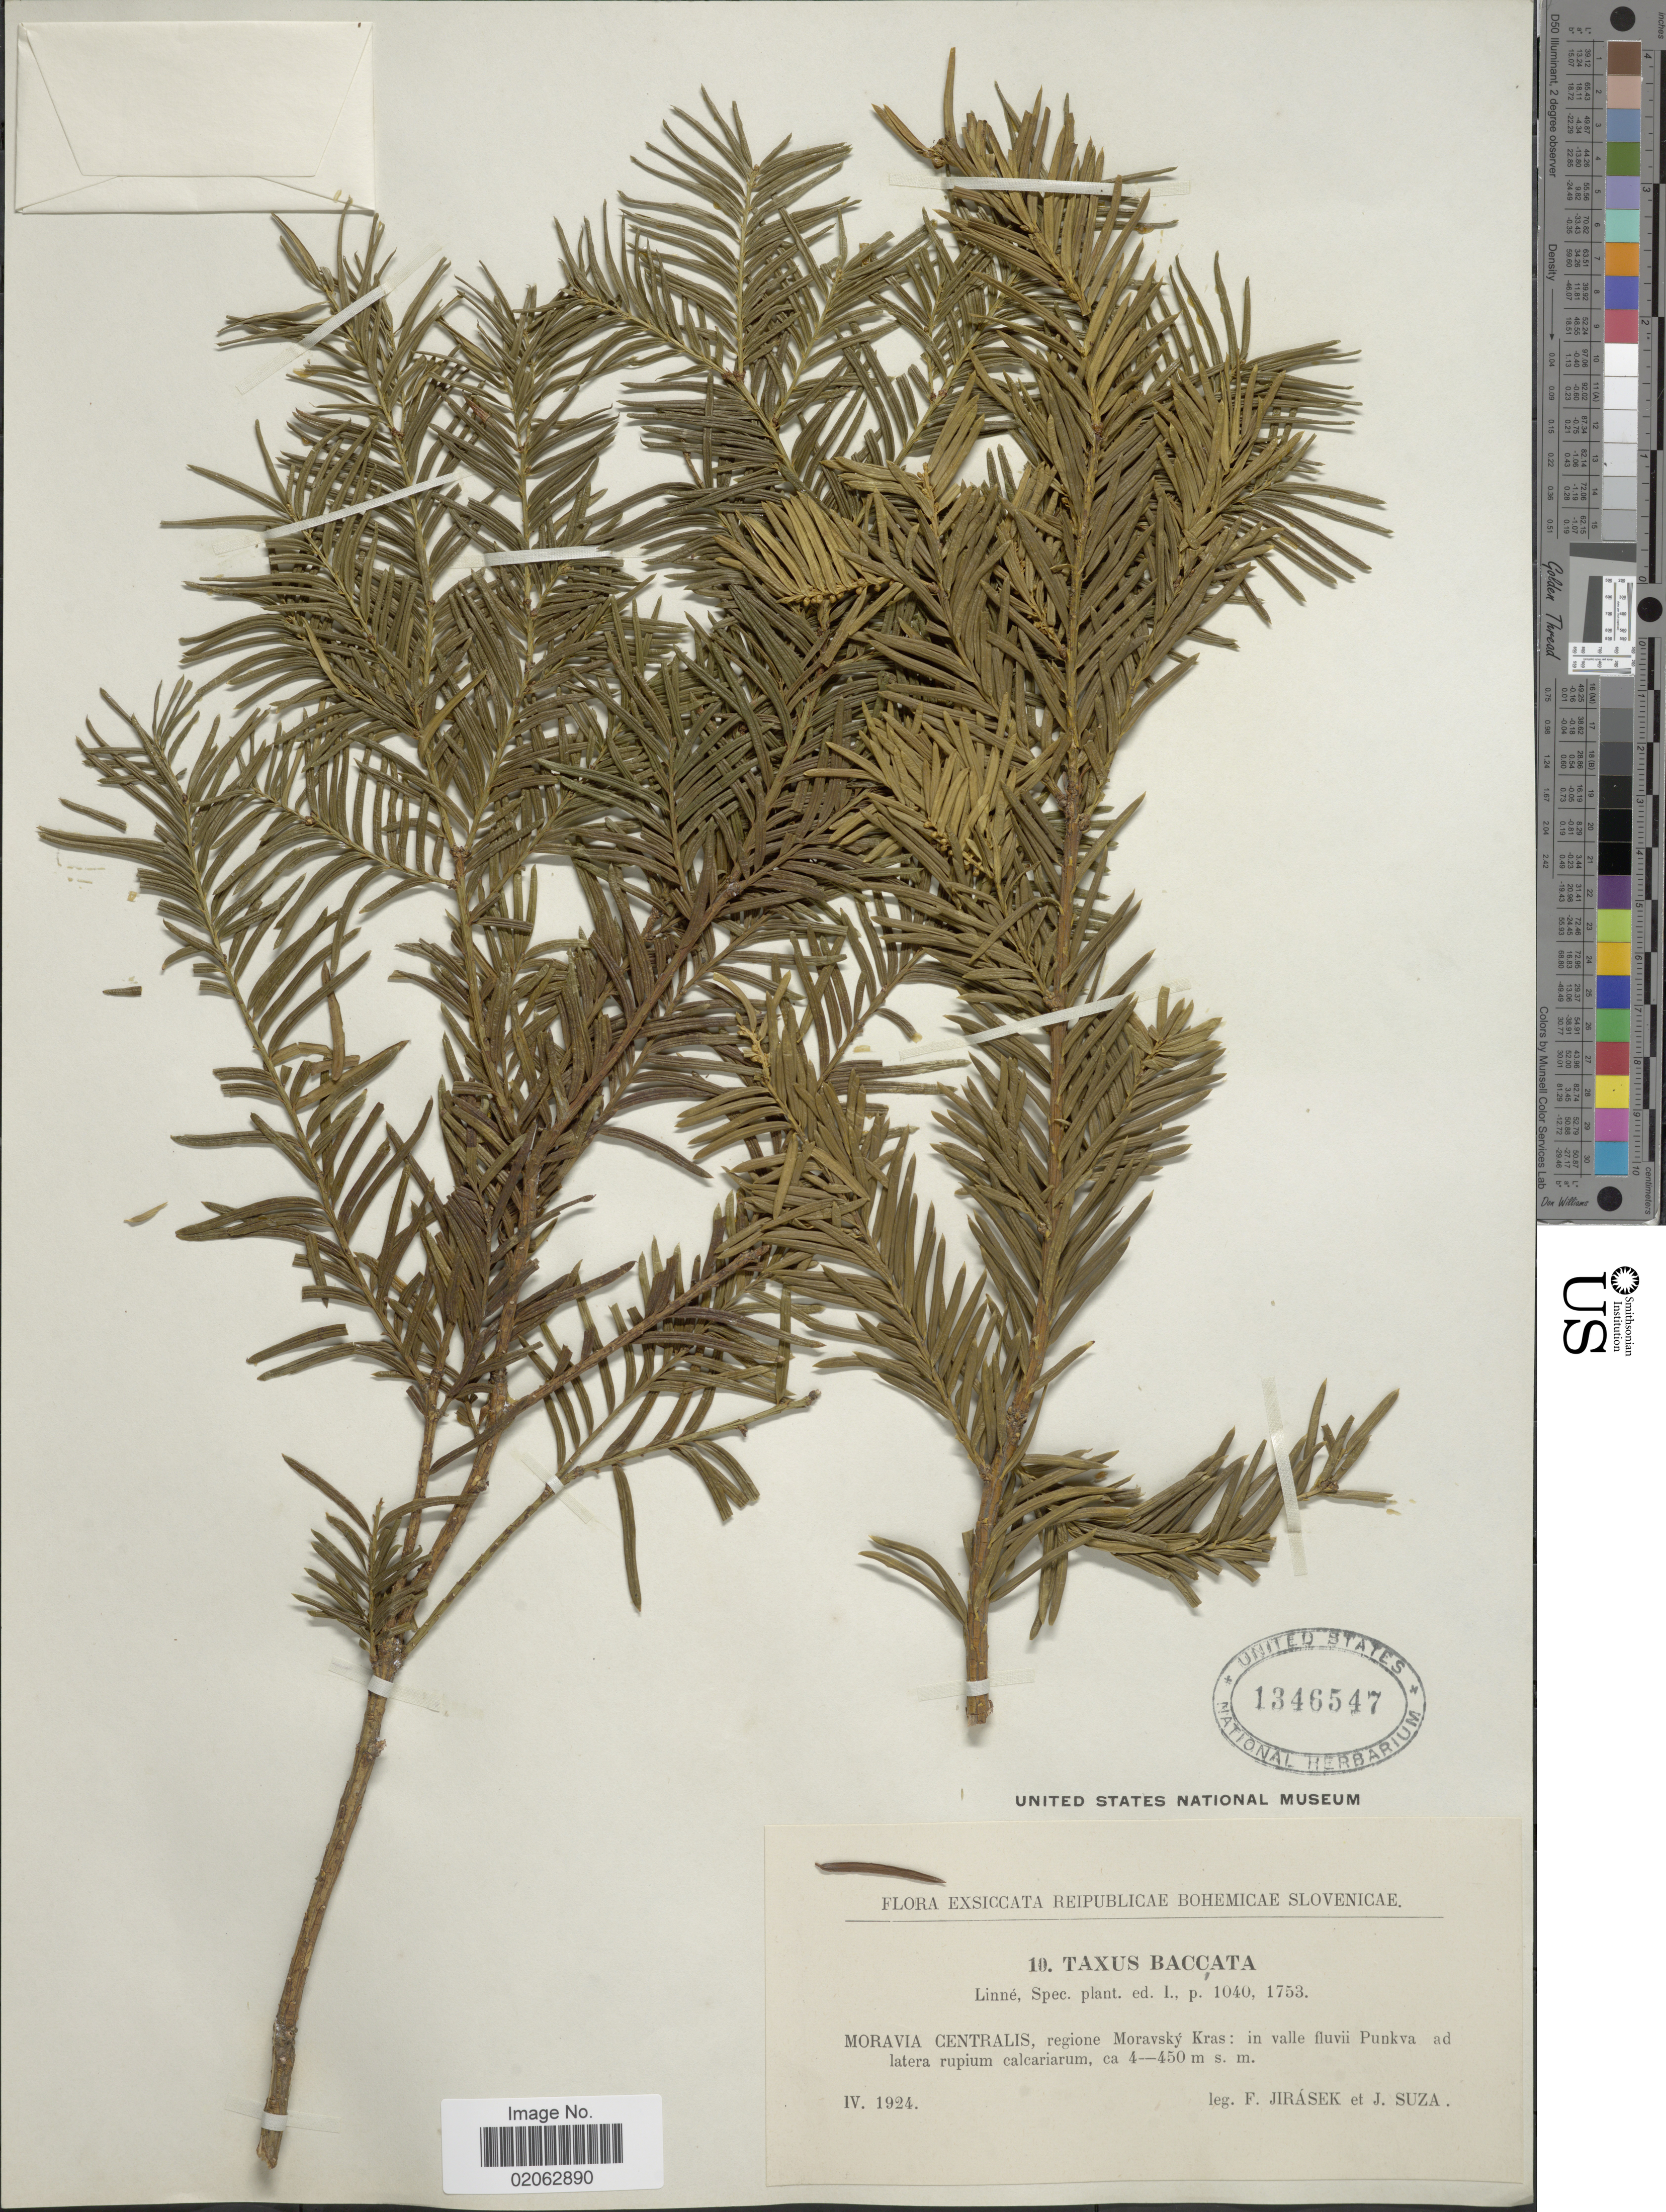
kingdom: Plantae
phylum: Tracheophyta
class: Pinopsida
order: Pinales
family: Taxaceae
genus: Taxus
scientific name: Taxus baccata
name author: L.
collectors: F. Jirasek & J. Suza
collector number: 10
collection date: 1924-04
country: Czechia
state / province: Moravian-Silesian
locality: Reipublicae Bohemcae Slovenicae, Moravia Centralis, regione Moravsky Kras: in valle fluvii Punka ad latera rupium calacriarium.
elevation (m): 400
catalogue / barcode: US 1346547